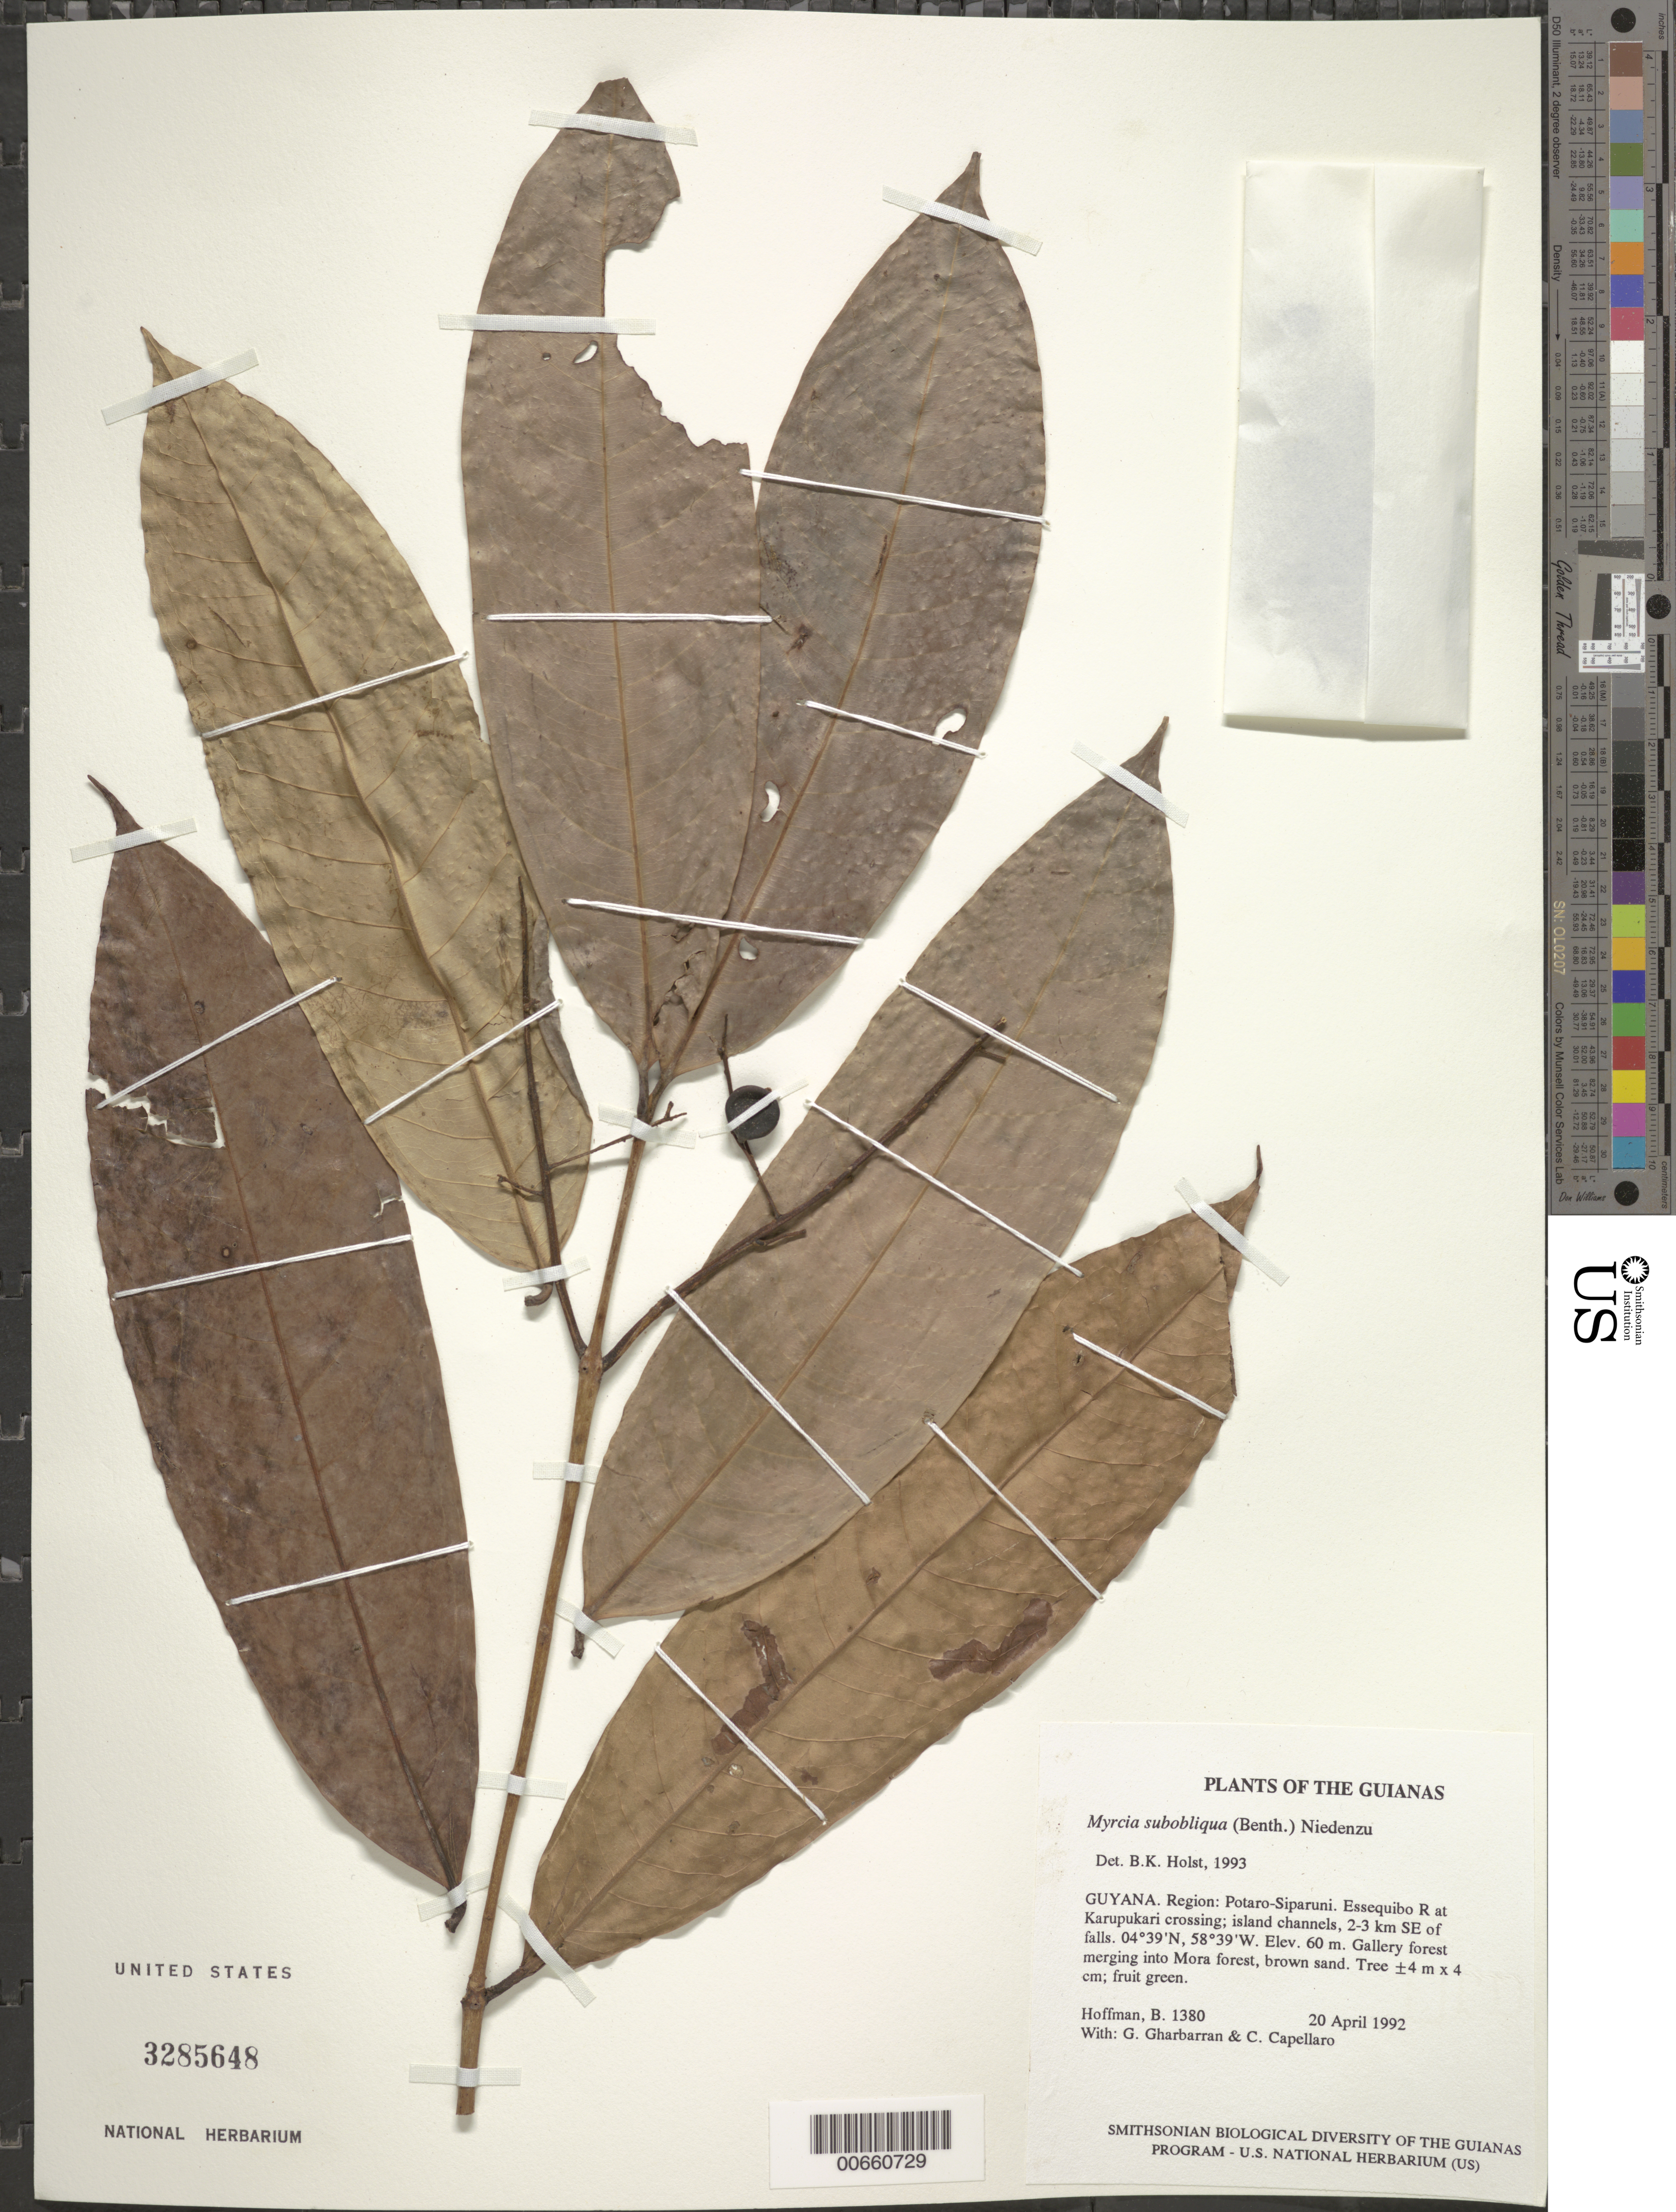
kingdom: Plantae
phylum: Tracheophyta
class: Magnoliopsida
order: Myrtales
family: Myrtaceae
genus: Myrcia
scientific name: Myrcia subobliqua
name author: (Benth.) Neidenzu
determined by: Holst, Bruce K.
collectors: B. Hoffman, G. Gharbarran & C. Capellaro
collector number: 1380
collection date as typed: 20 April 1992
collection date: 1992-04-20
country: Guyana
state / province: Potaro-Siparuni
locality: Essequibo River at Karupukari crossing; island channels, 2-3 km SE of falls. Iwokrama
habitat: Gallery forest merging into Mora forest, brown sand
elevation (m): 60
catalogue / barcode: US 3285648